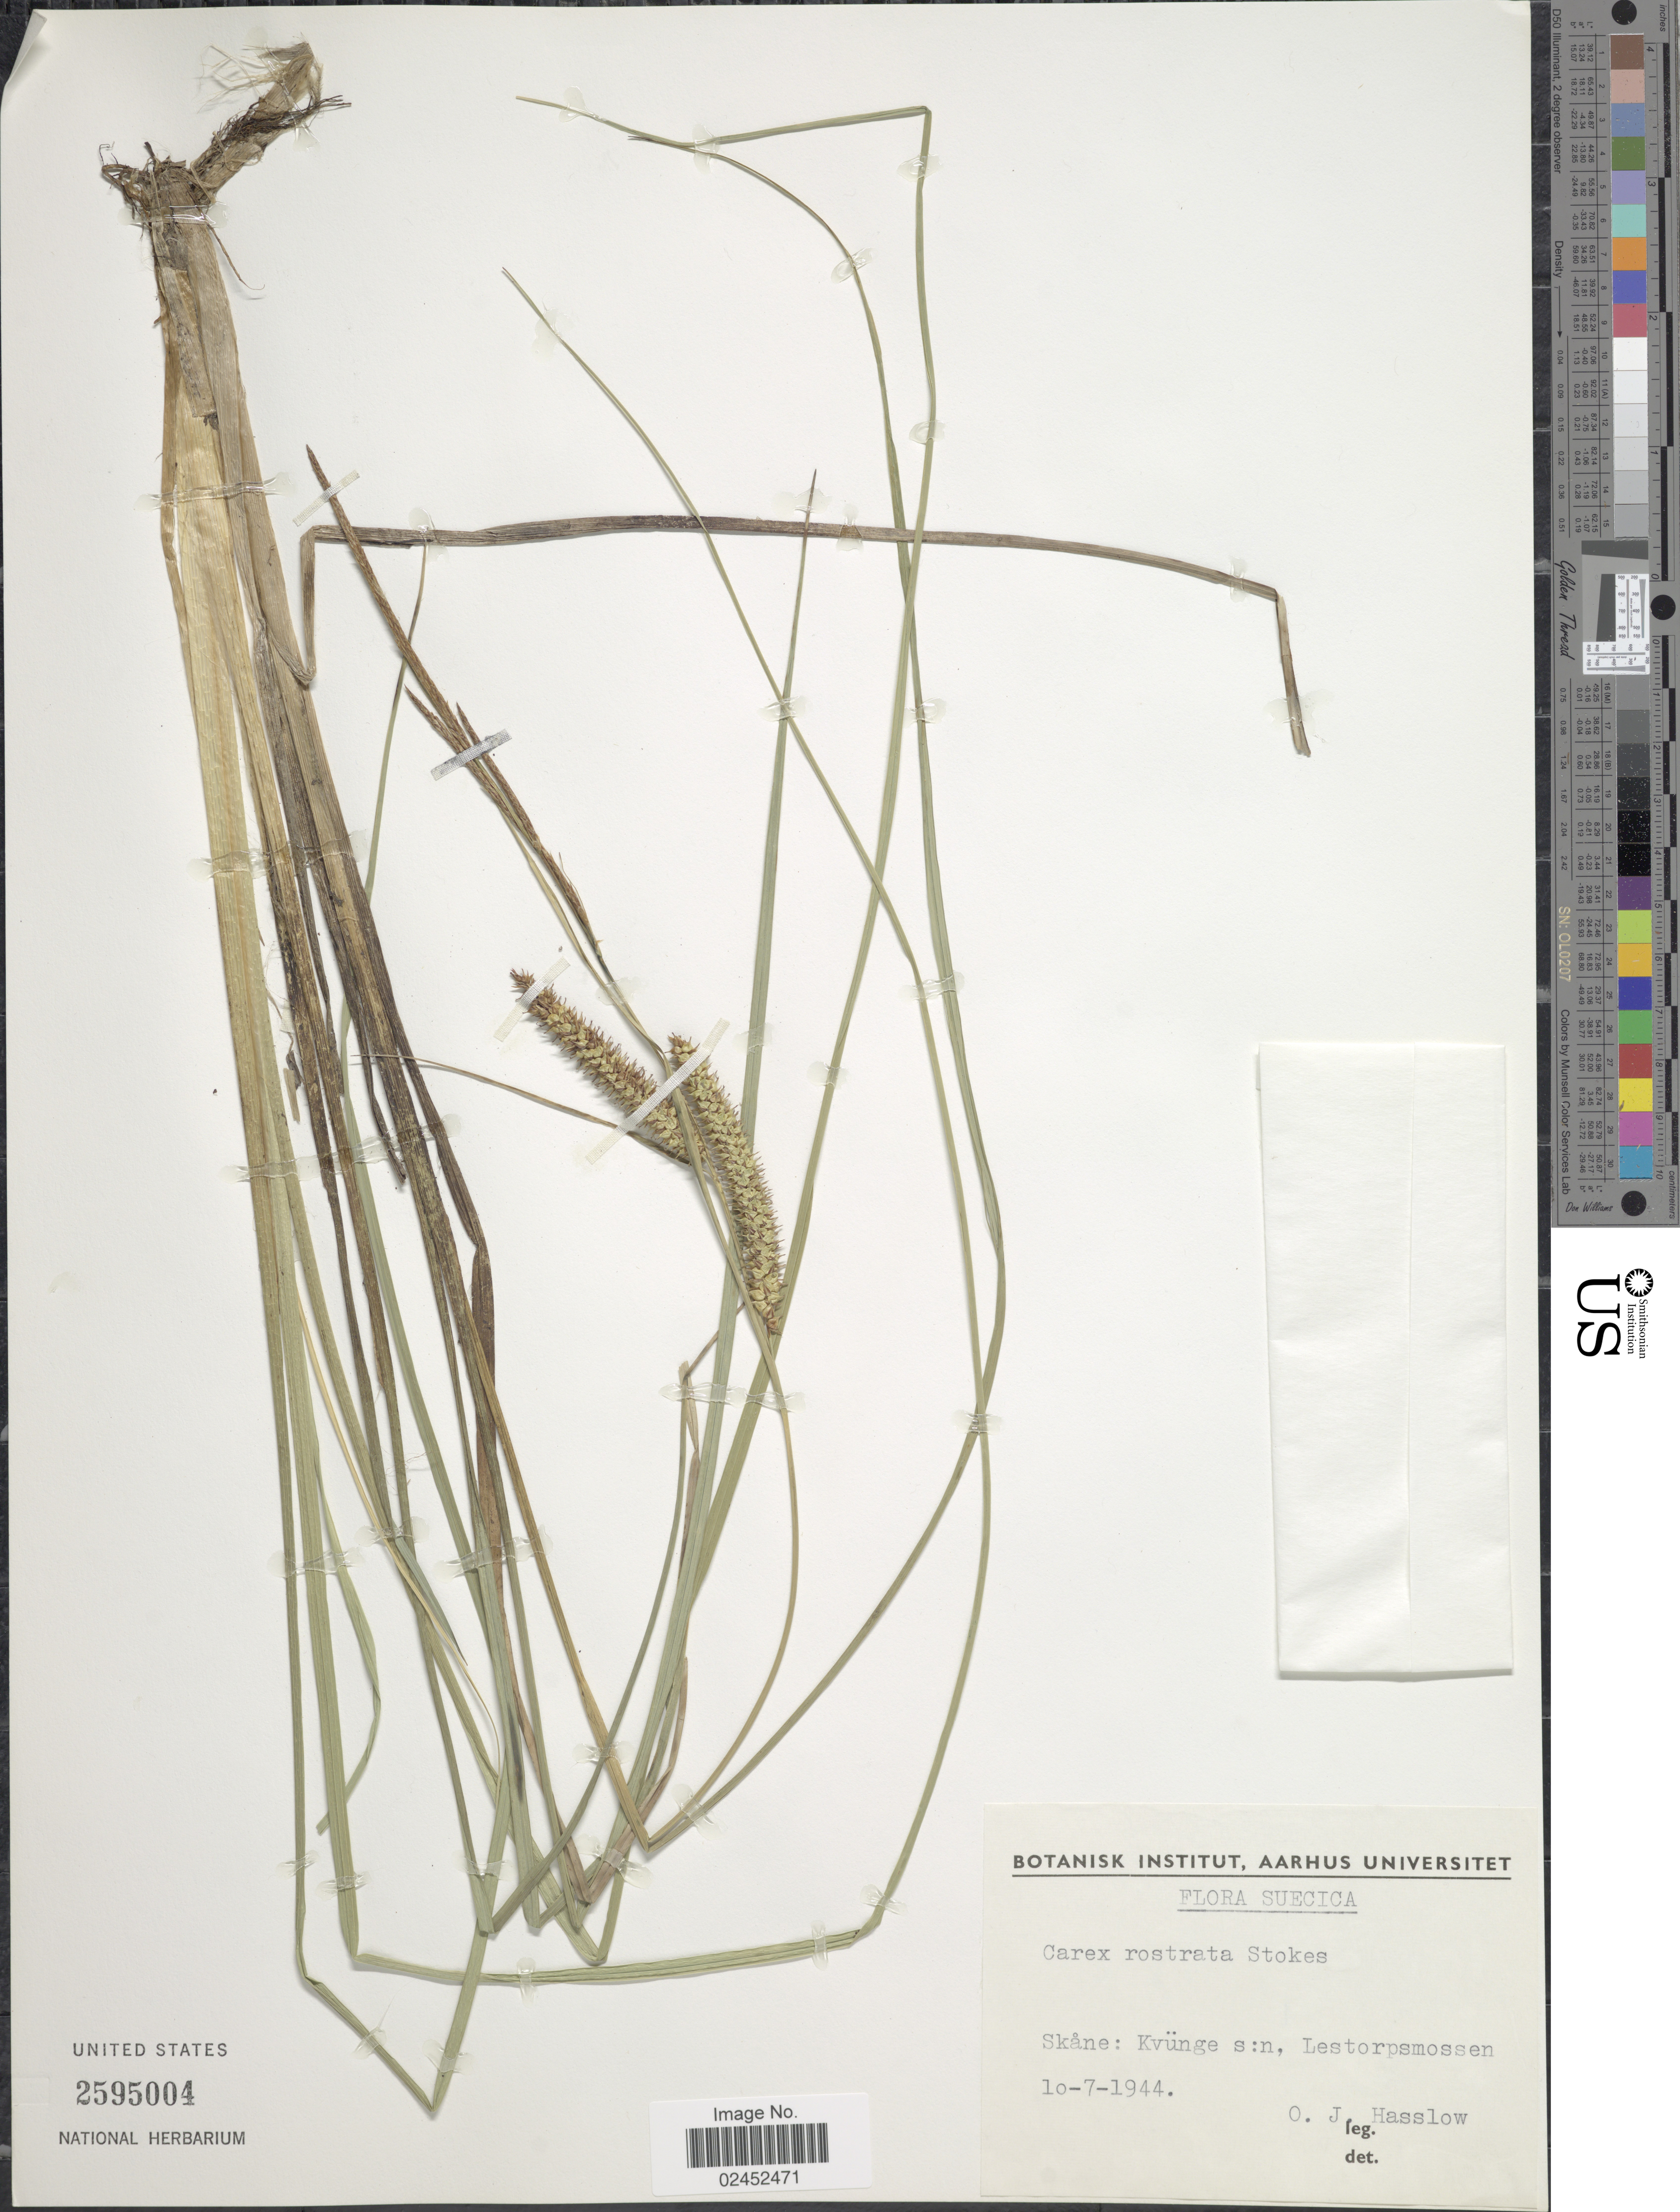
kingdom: Plantae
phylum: Tracheophyta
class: Liliopsida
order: Poales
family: Cyperaceae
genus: Carex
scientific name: Carex rostrata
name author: Stokes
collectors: O. Hasslow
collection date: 1944-07-10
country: Sweden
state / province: Skåne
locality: Skane: Kvunge s:n, Lestorpsmossen. Suecica.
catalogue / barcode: US 2595004